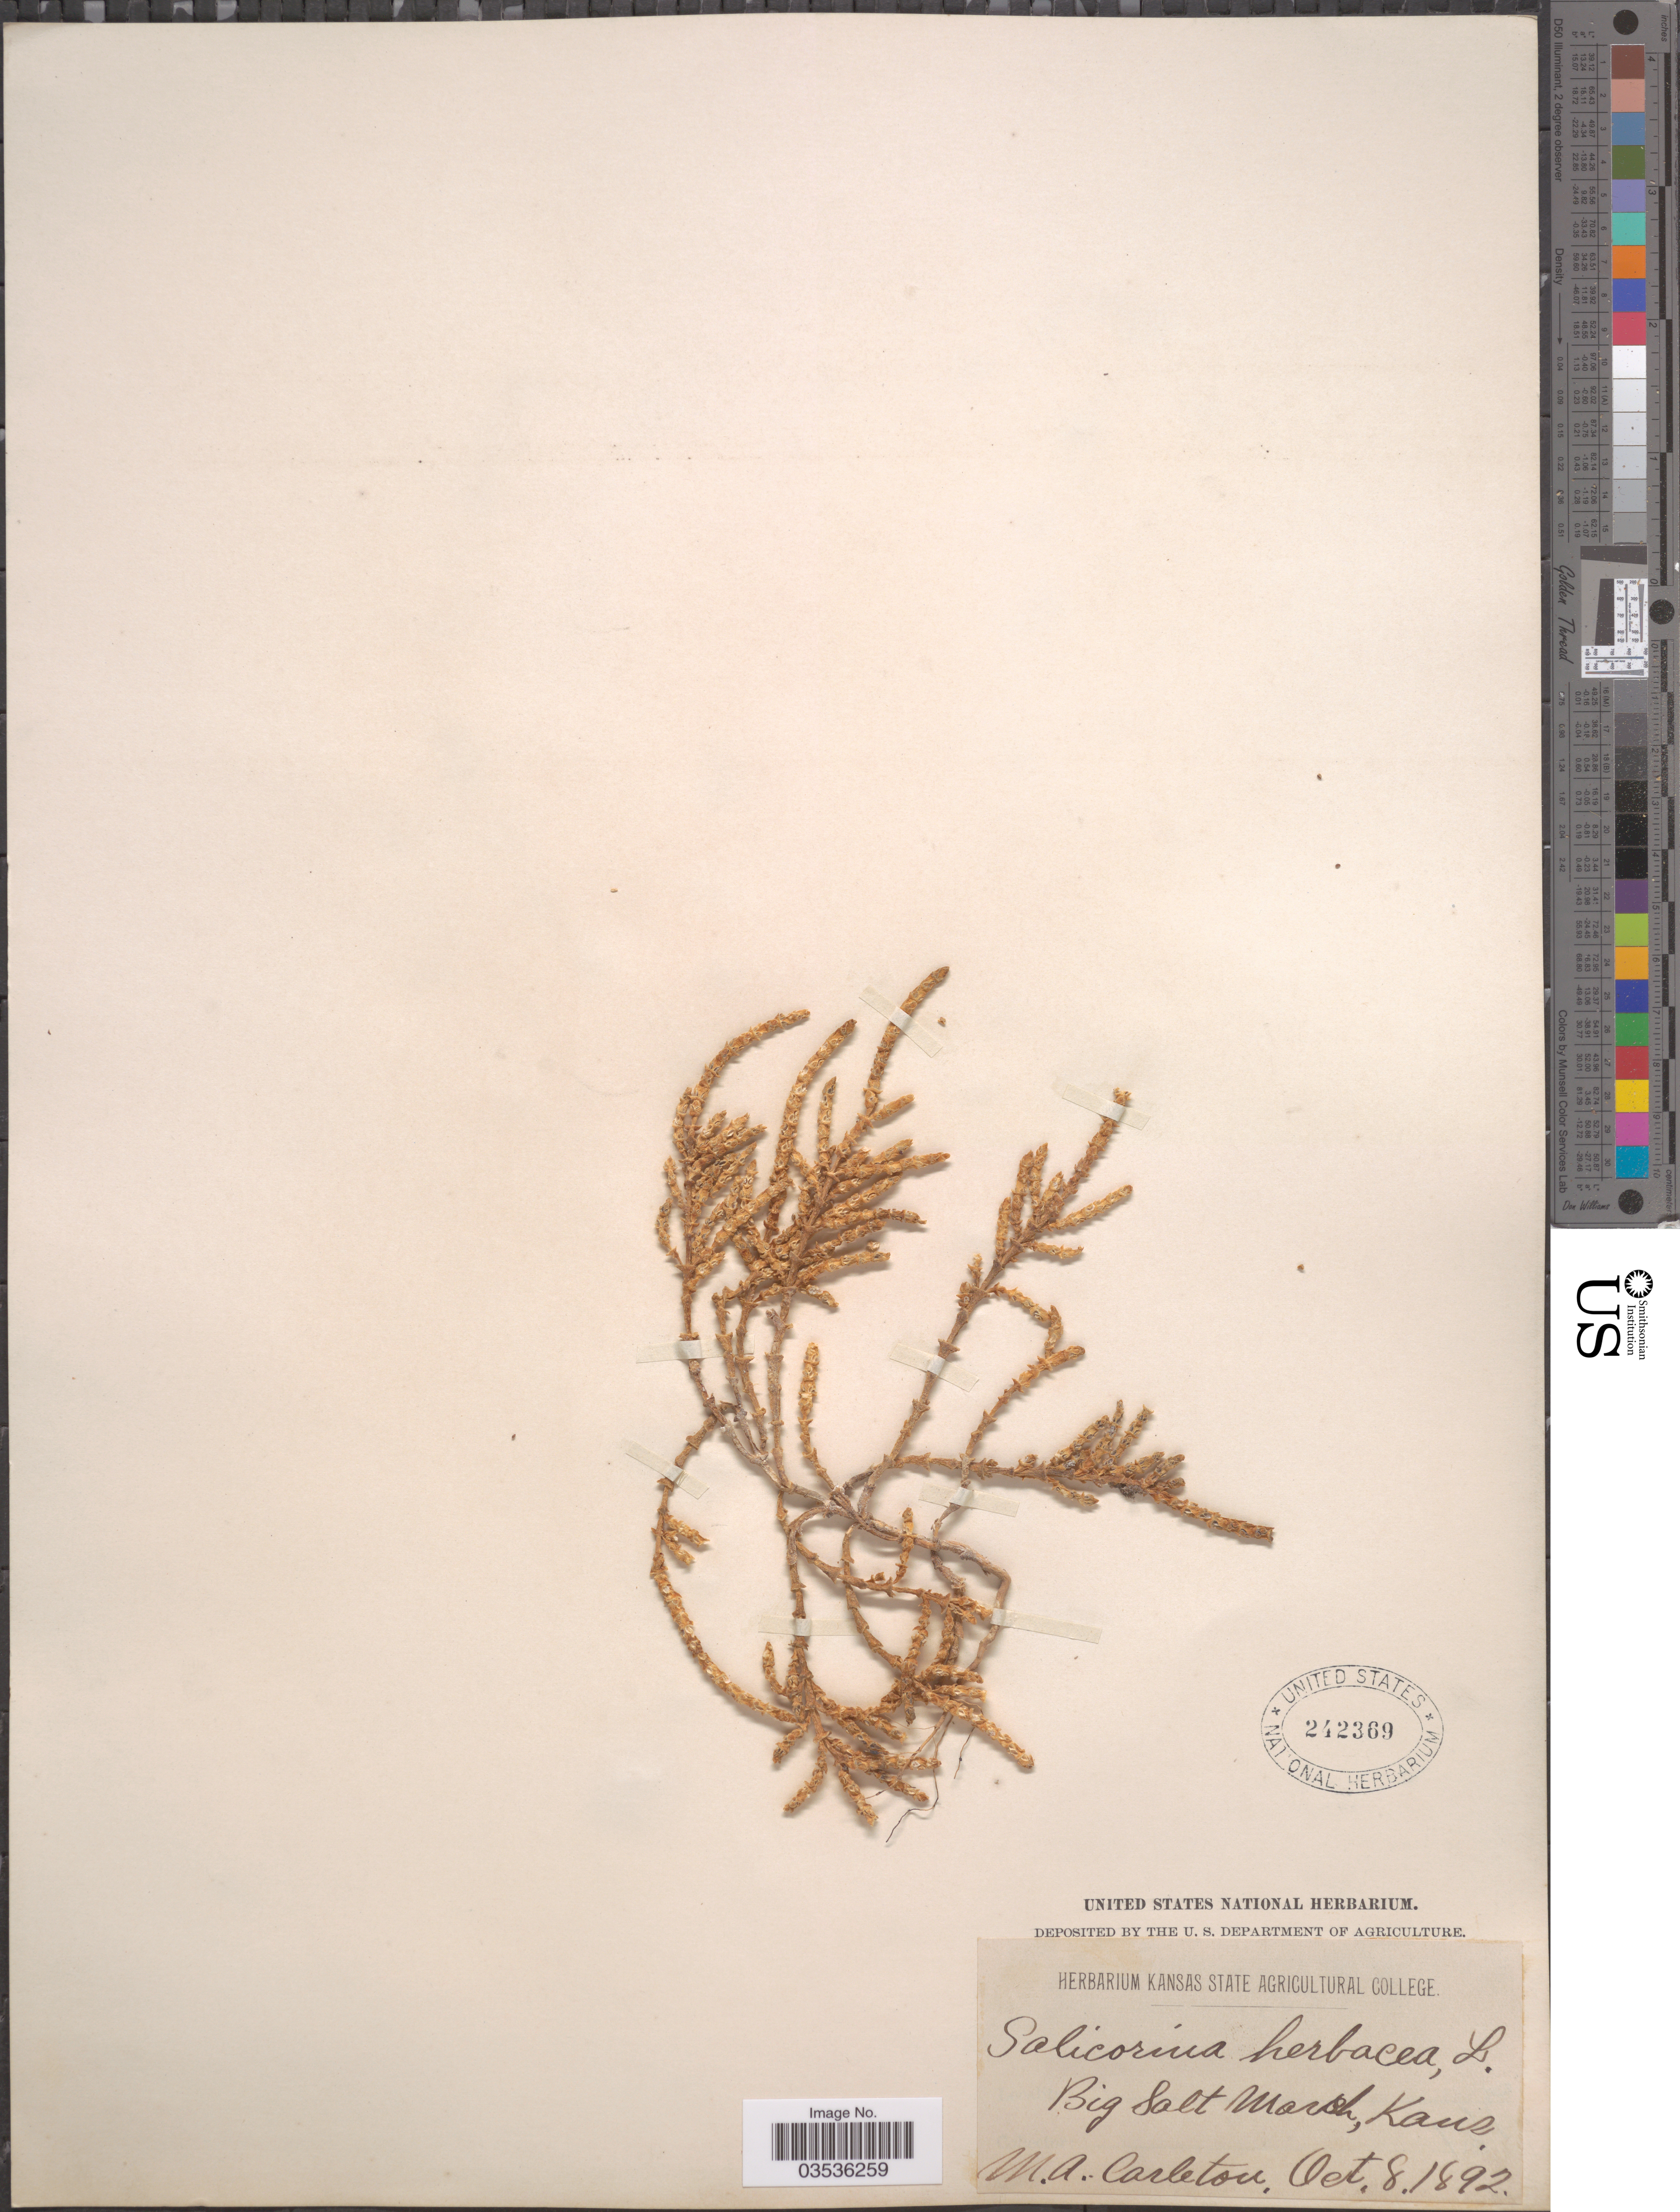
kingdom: Plantae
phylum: Tracheophyta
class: Magnoliopsida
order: Caryophyllales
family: Amaranthaceae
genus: Salicornia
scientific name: Salicornia rubra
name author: A. Nelson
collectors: M. A. Carleton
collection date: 1892-10-08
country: United States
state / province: Kansas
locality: Big Salt Marsh.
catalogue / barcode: US 242369